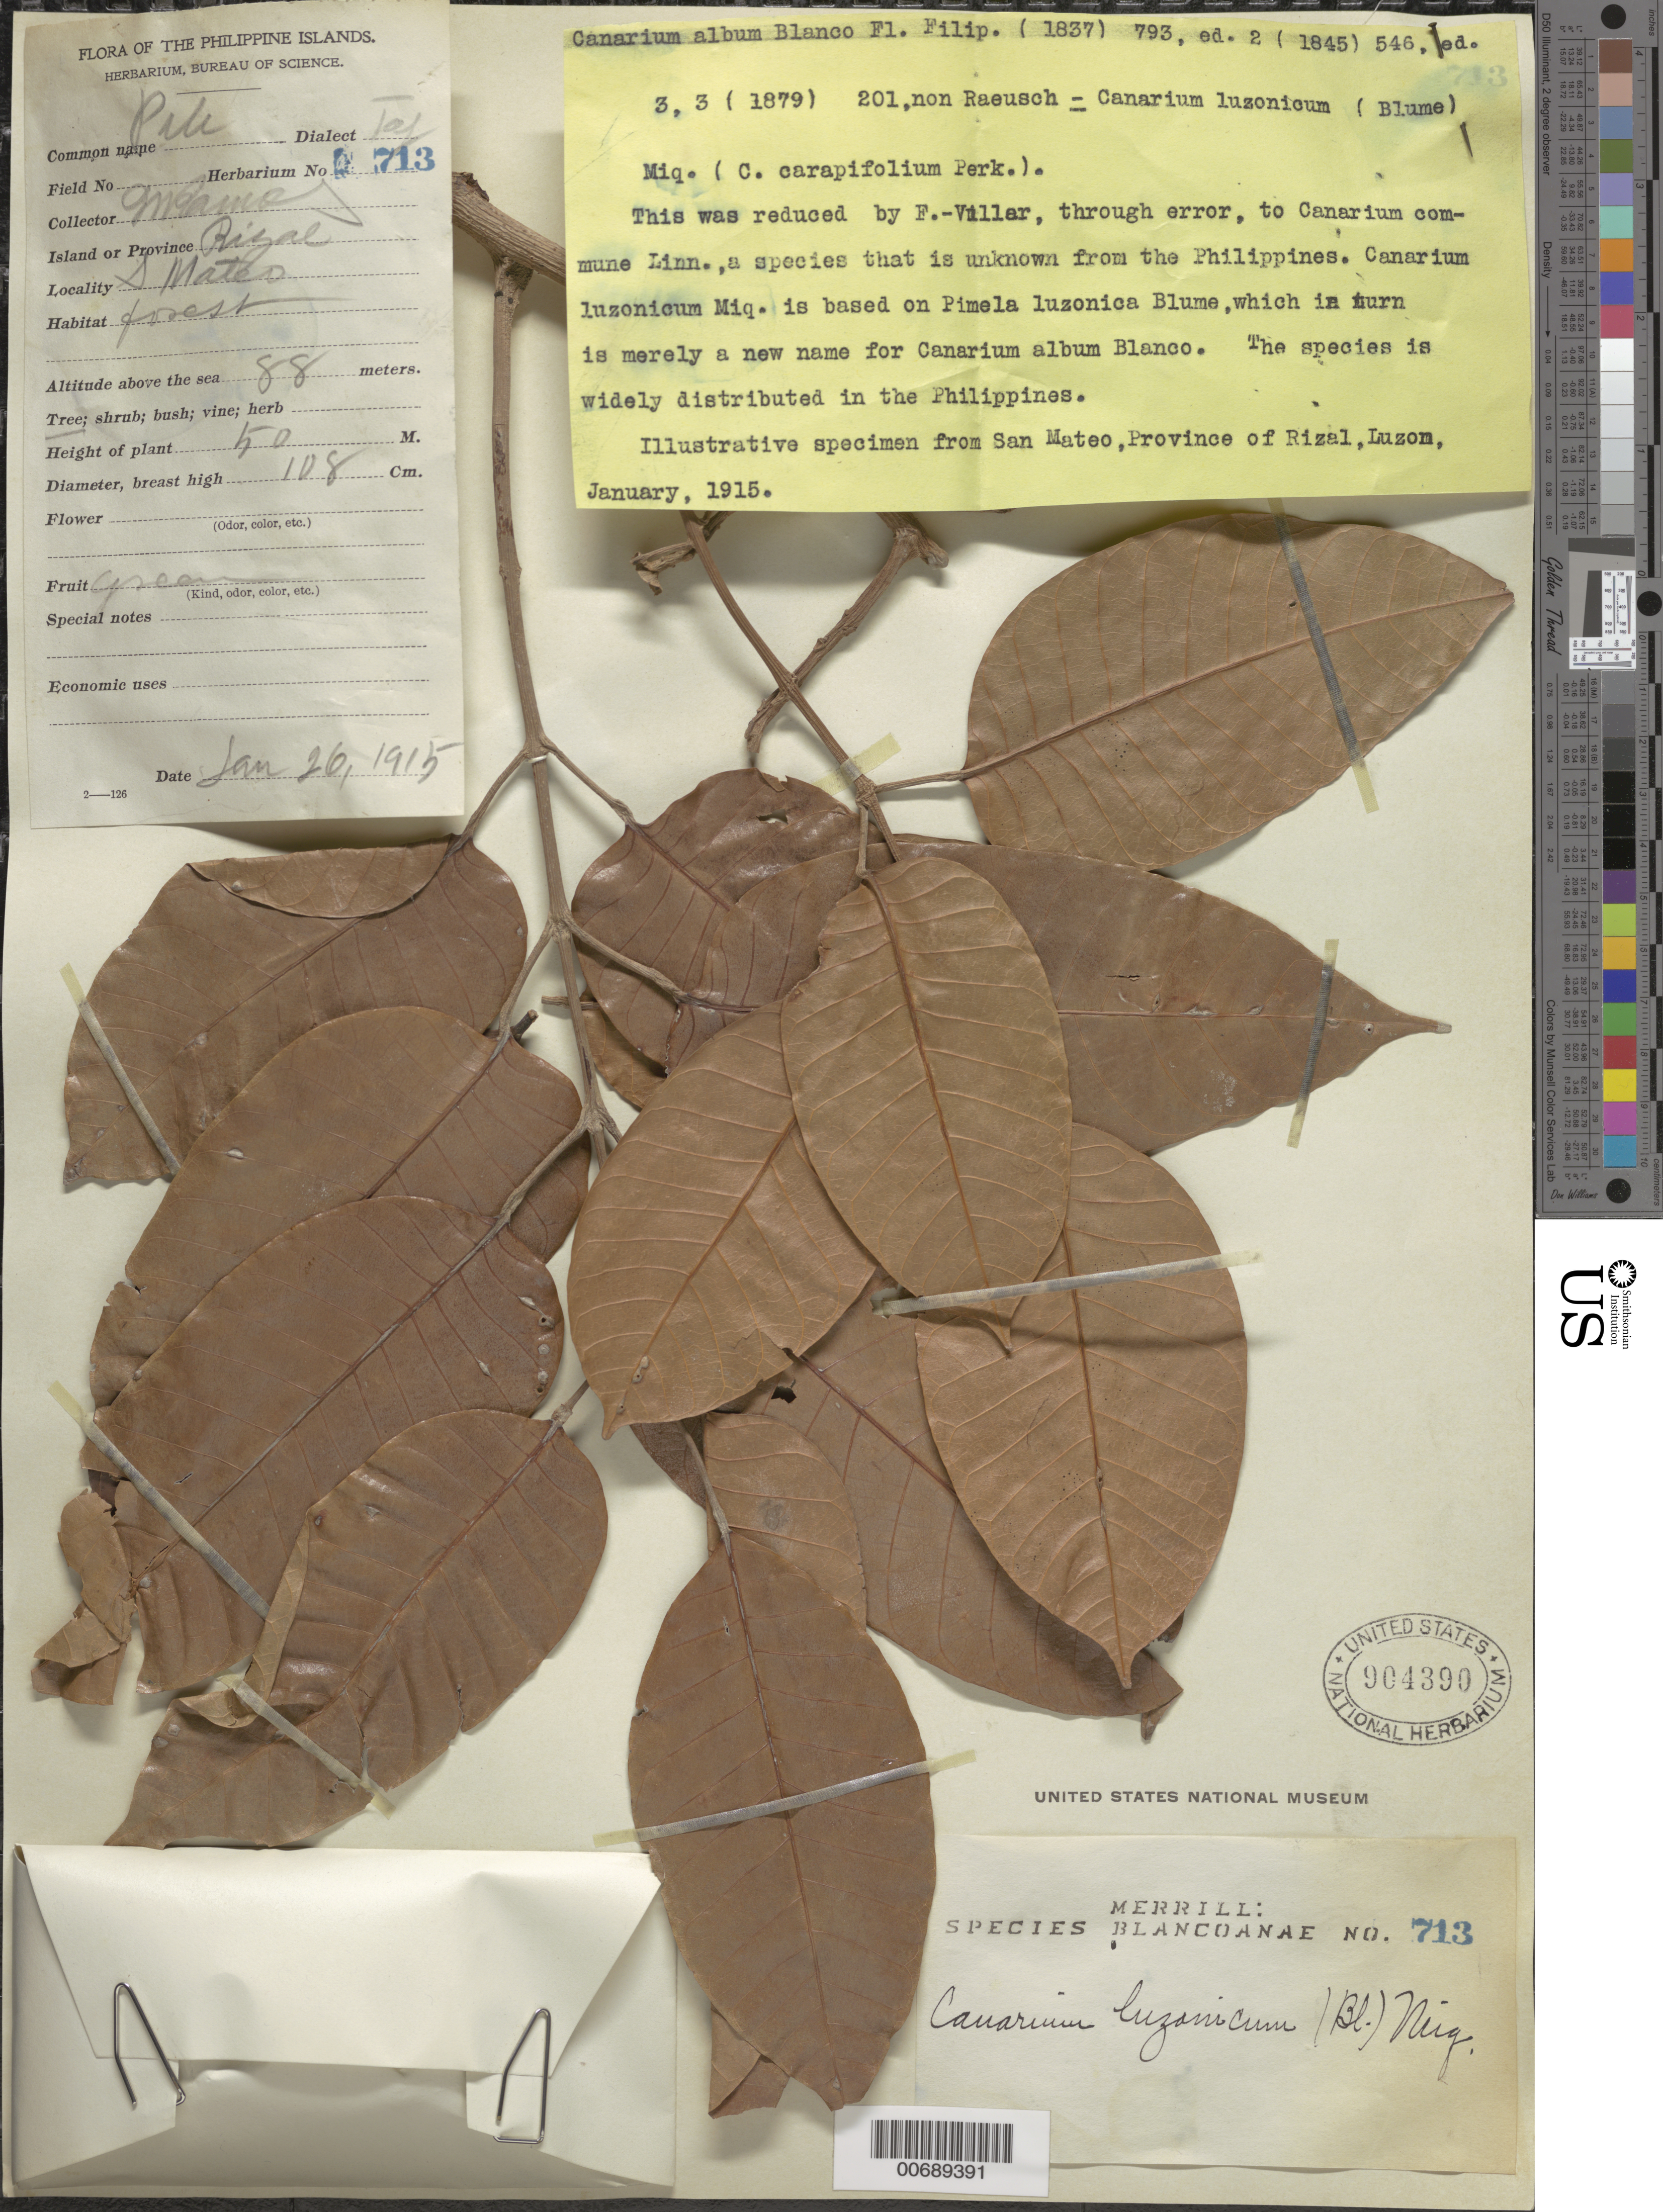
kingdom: Plantae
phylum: Tracheophyta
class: Magnoliopsida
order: Sapindales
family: Burseraceae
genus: Canarium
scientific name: Canarium luzonicum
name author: (Blume) A. Gray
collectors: E. D. Merrill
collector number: Sp. Blancoan. 0713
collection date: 1915-01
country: Philippines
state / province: Calabarzon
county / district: Rizal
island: Luzon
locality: San Mateo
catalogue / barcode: US 904390